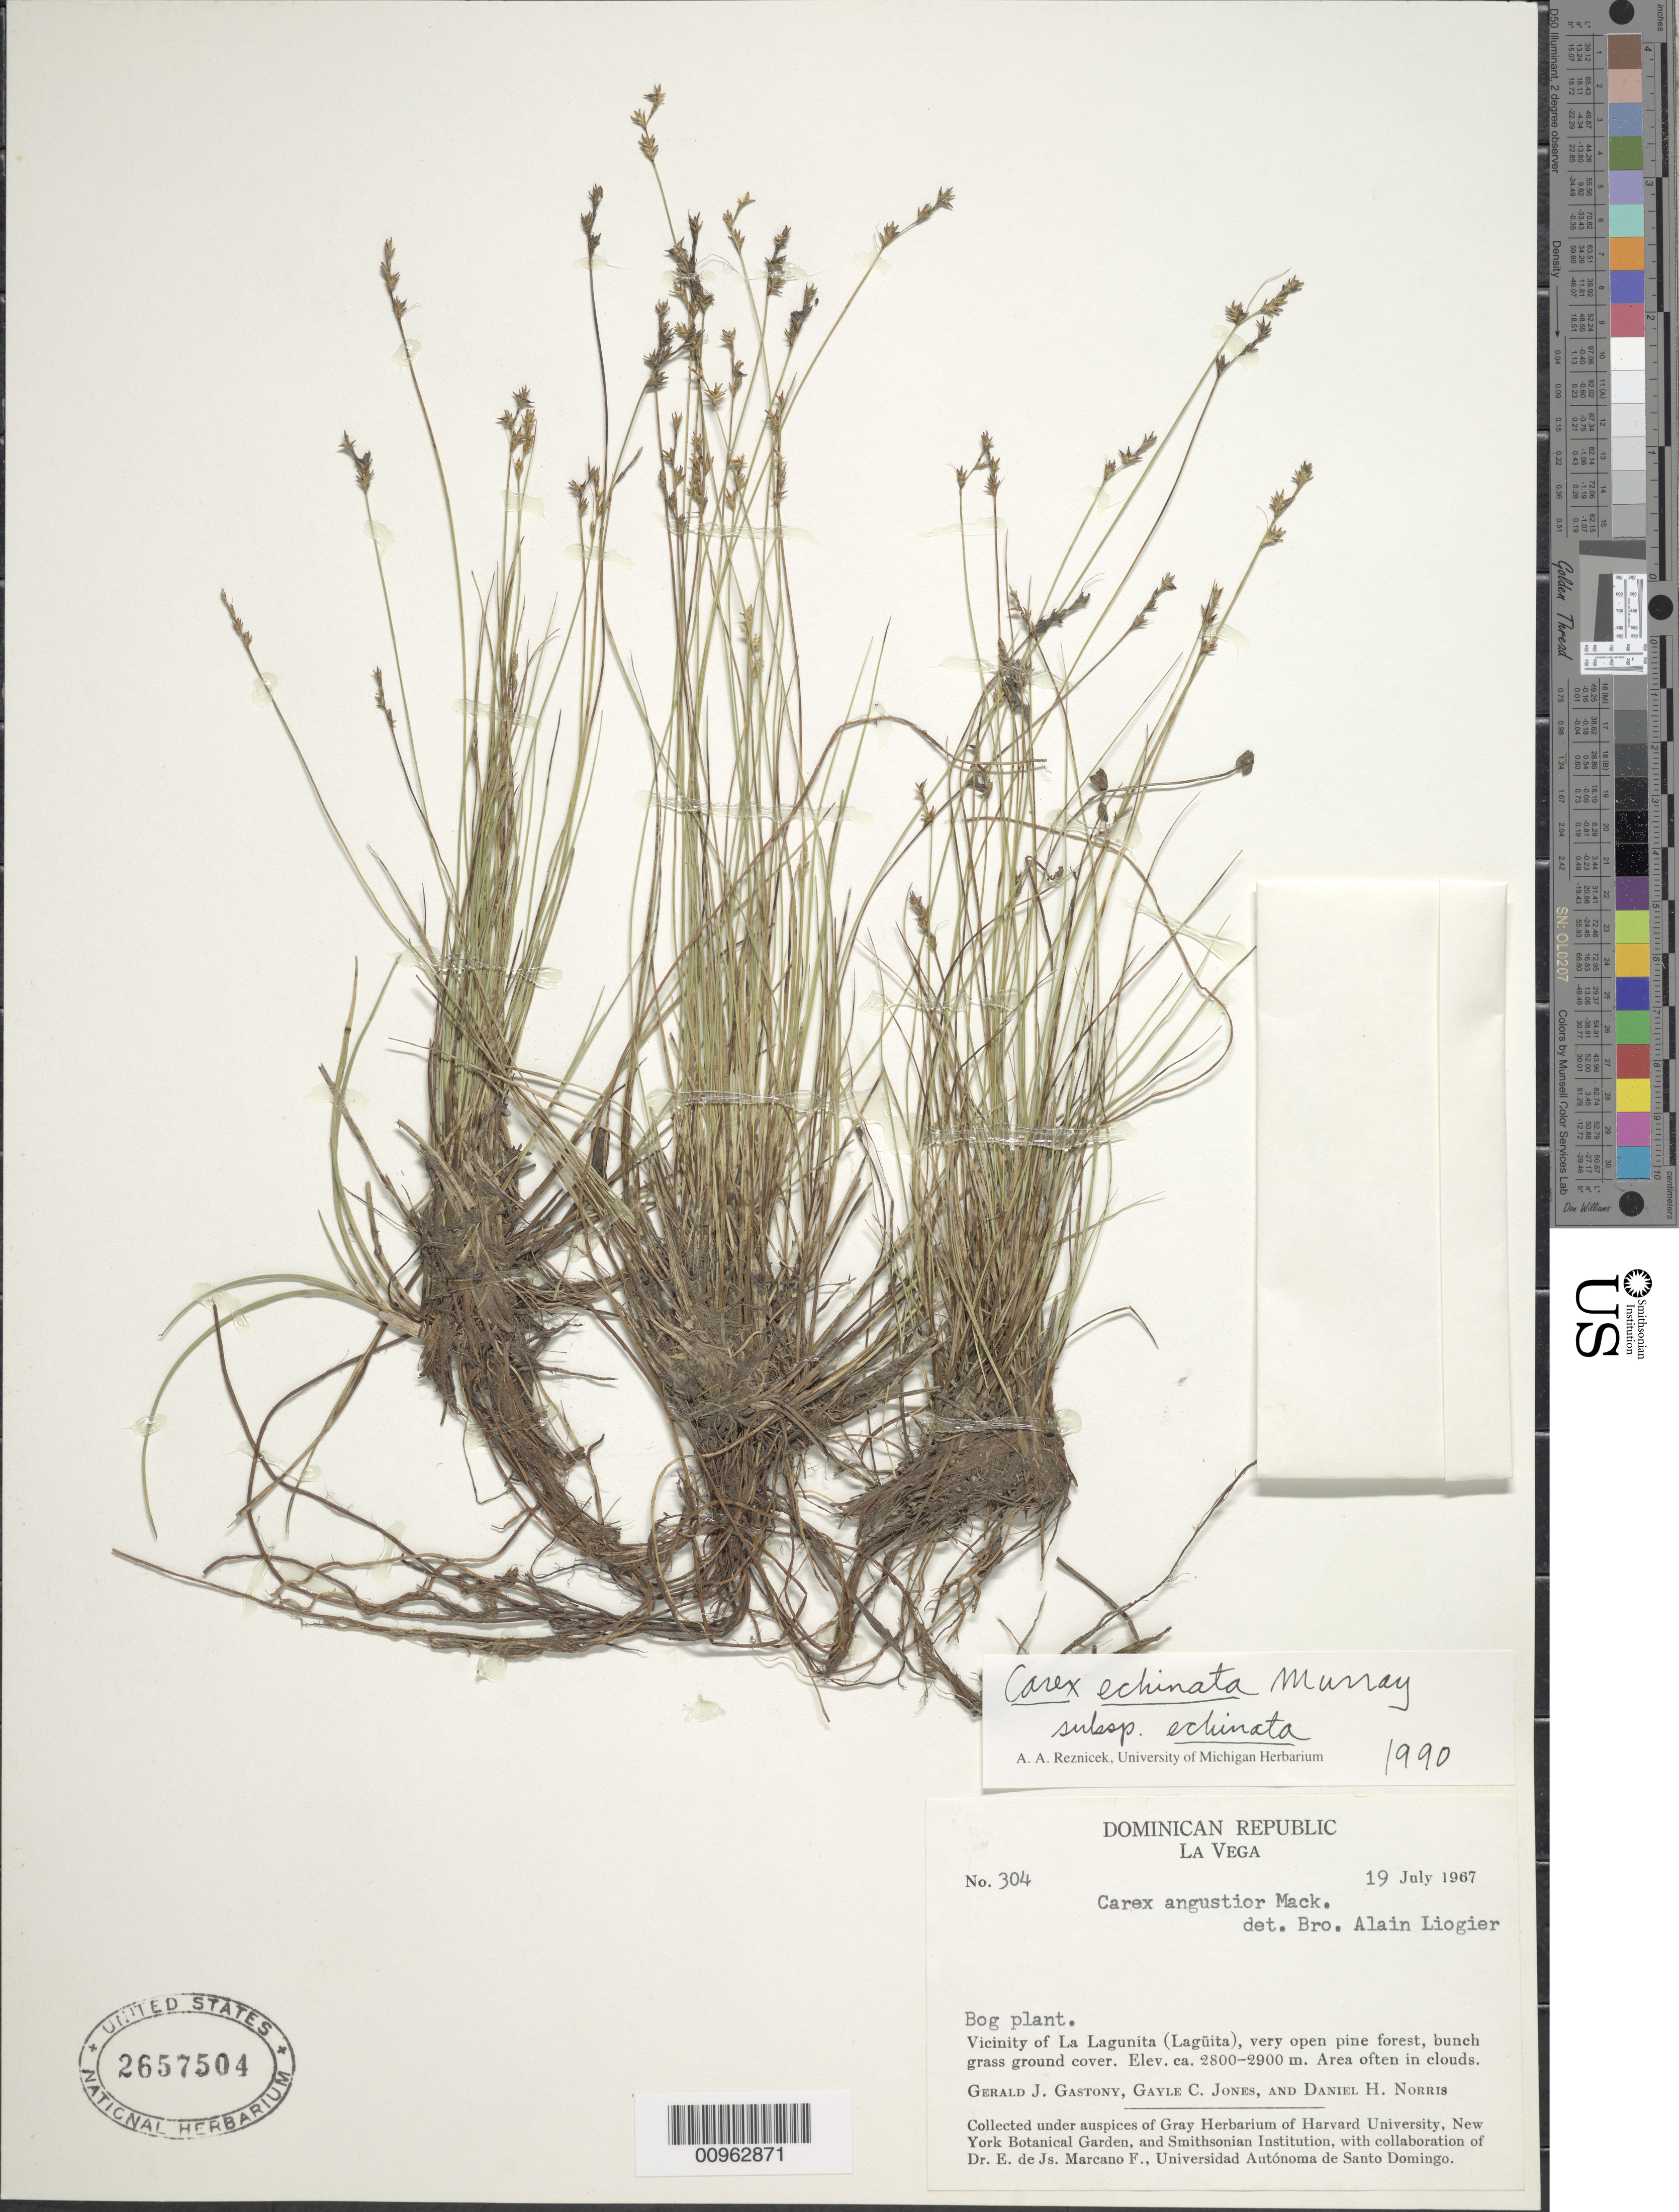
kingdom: Plantae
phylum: Tracheophyta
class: Liliopsida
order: Poales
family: Cyperaceae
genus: Carex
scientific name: Carex echinata subsp. echinata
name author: Murray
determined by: Reznicek, A. A.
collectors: G. Gastony, G. C. Jones & D. H. Norris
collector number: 304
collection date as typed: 19 Jul 1967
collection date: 1967-07-19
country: Dominican Republic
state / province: La Vega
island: Hispaniola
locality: Vicinity of La Lagunita (Lagüita)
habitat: Very open pine forest, bunch grass ground cover, area often in clouds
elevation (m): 2800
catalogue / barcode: US 2657504